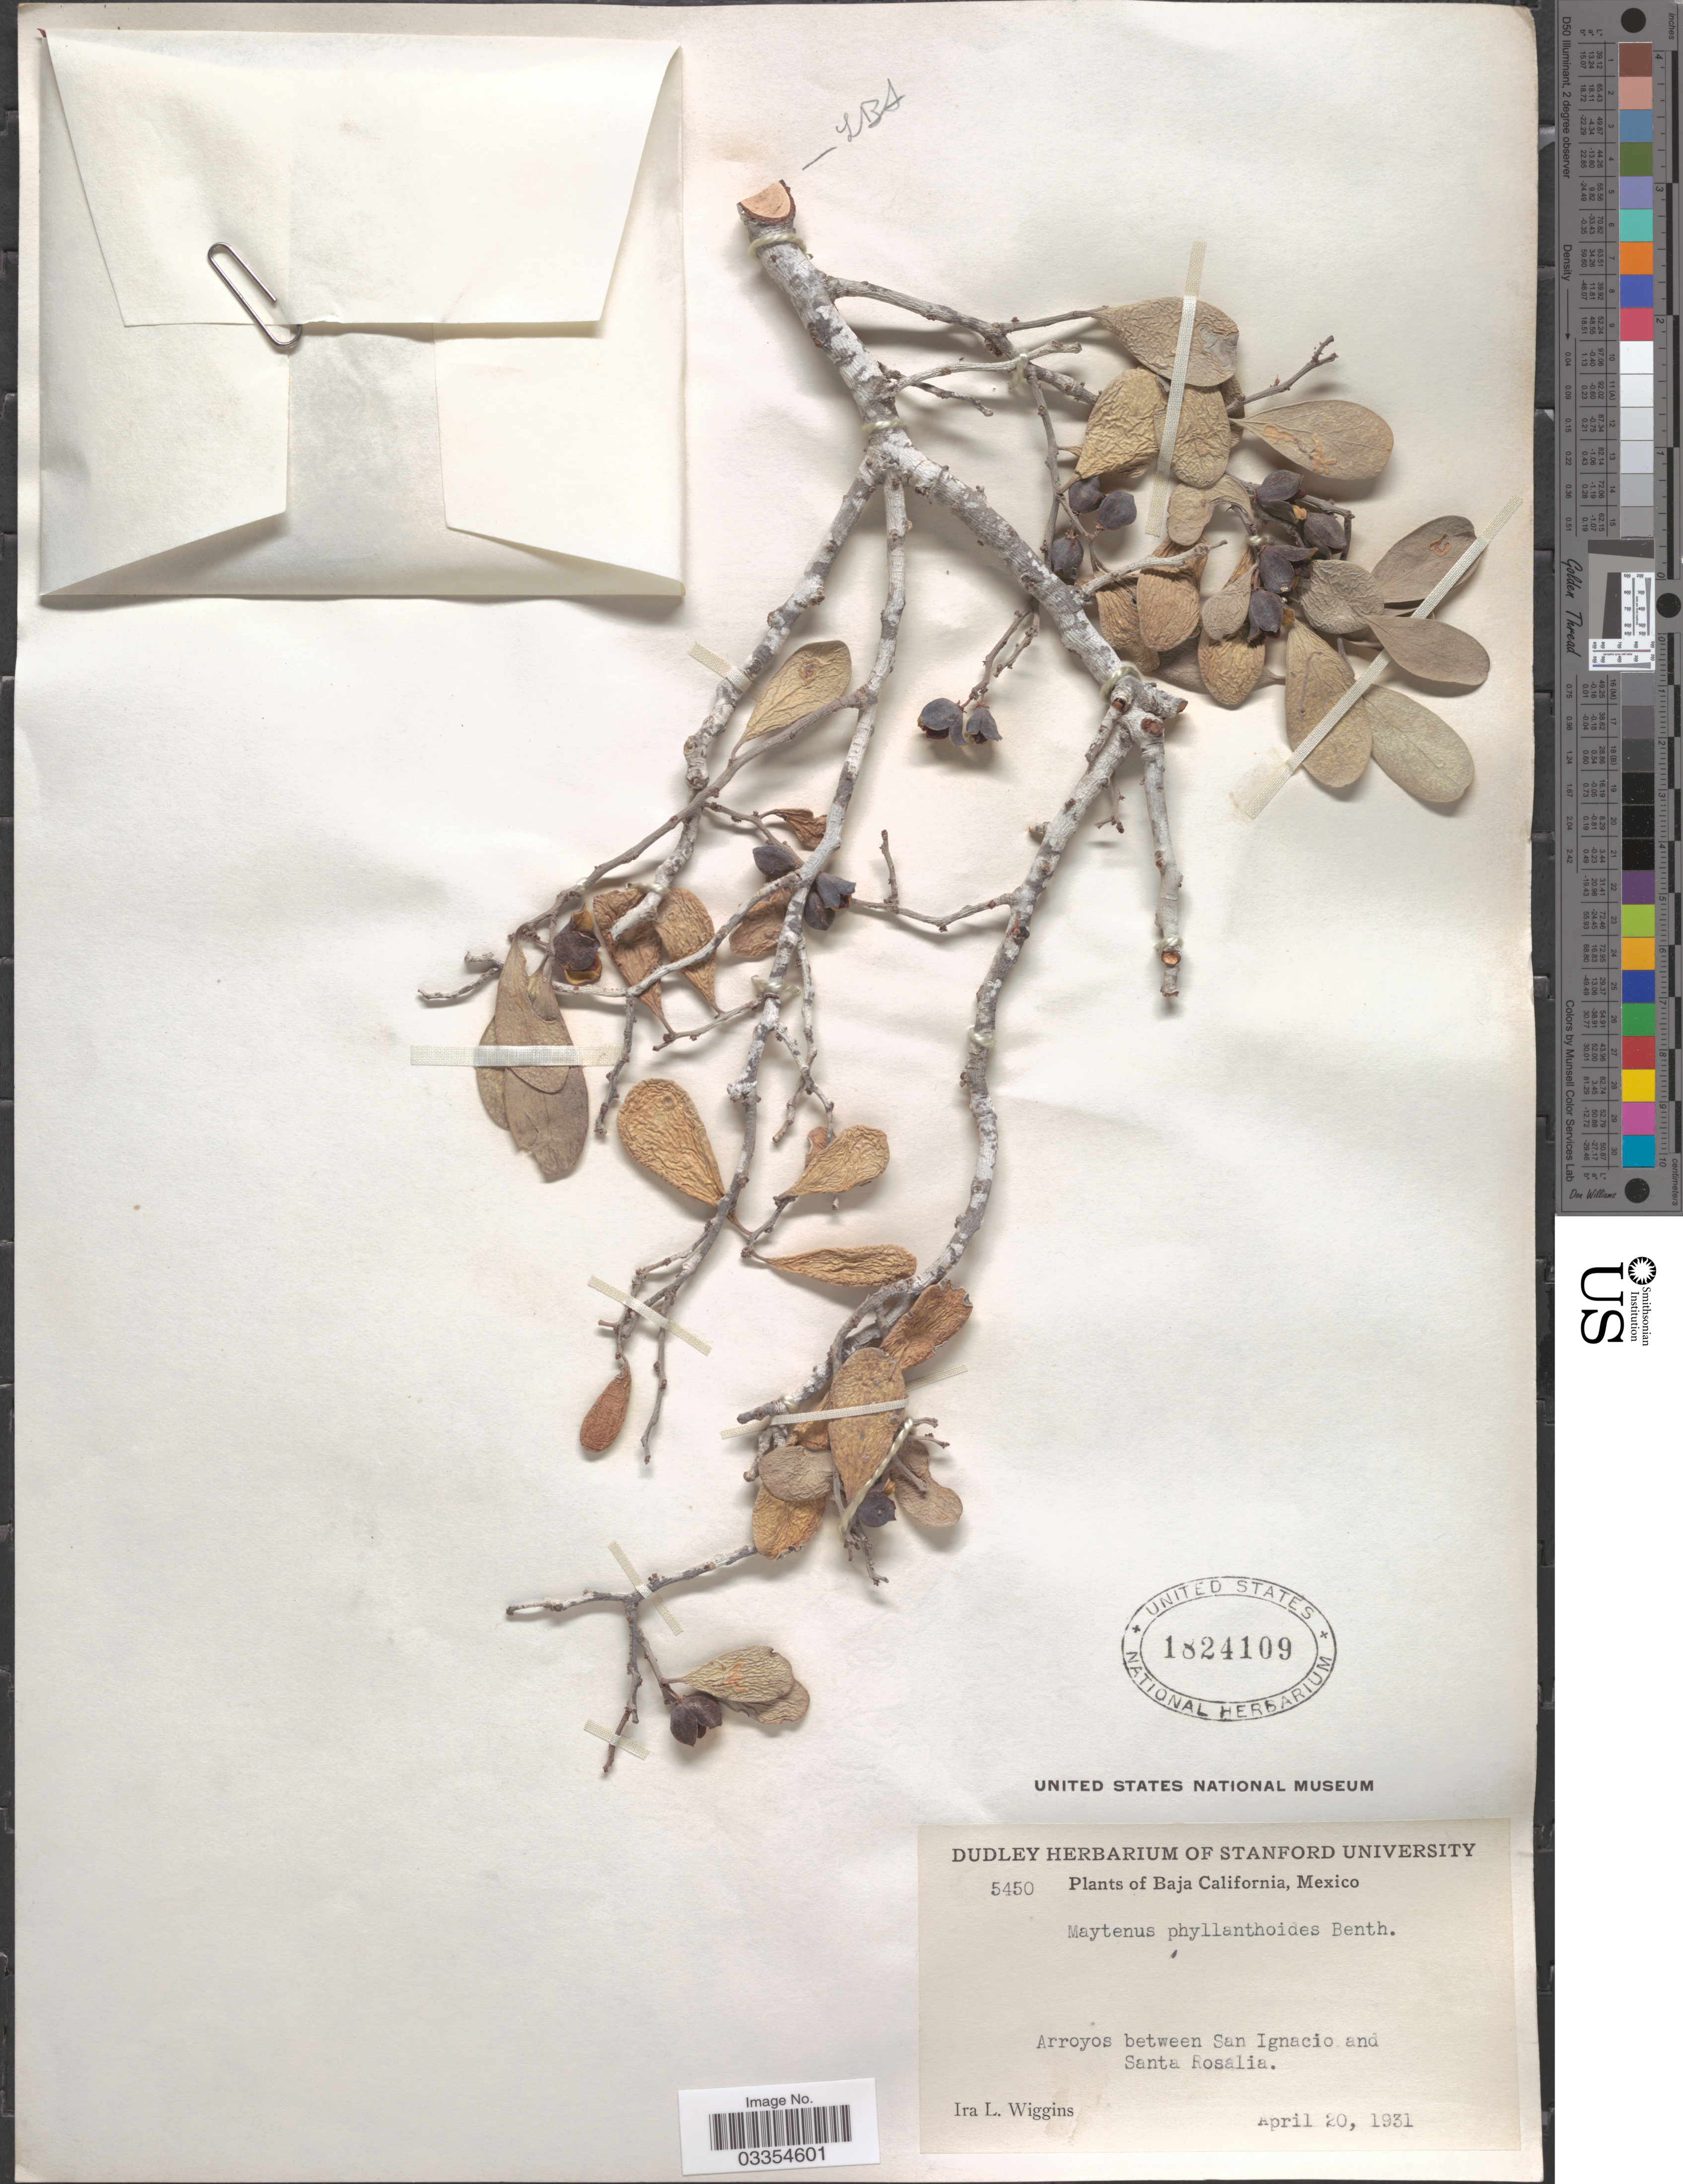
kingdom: Plantae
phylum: Tracheophyta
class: Magnoliopsida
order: Celastrales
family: Celastraceae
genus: Tricerma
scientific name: Tricerma phyllanthoides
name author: (Benth.) Lundell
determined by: Strong, Mark T., (BOT), Smithsonian Institution - National Museum of Natural History (UNITED STATES)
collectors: I. L. Wiggins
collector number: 5450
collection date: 1931-04-20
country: Mexico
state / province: Baja California Sur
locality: Arroyos between San Ignacio and Santa Rosalia.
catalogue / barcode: US 1824109